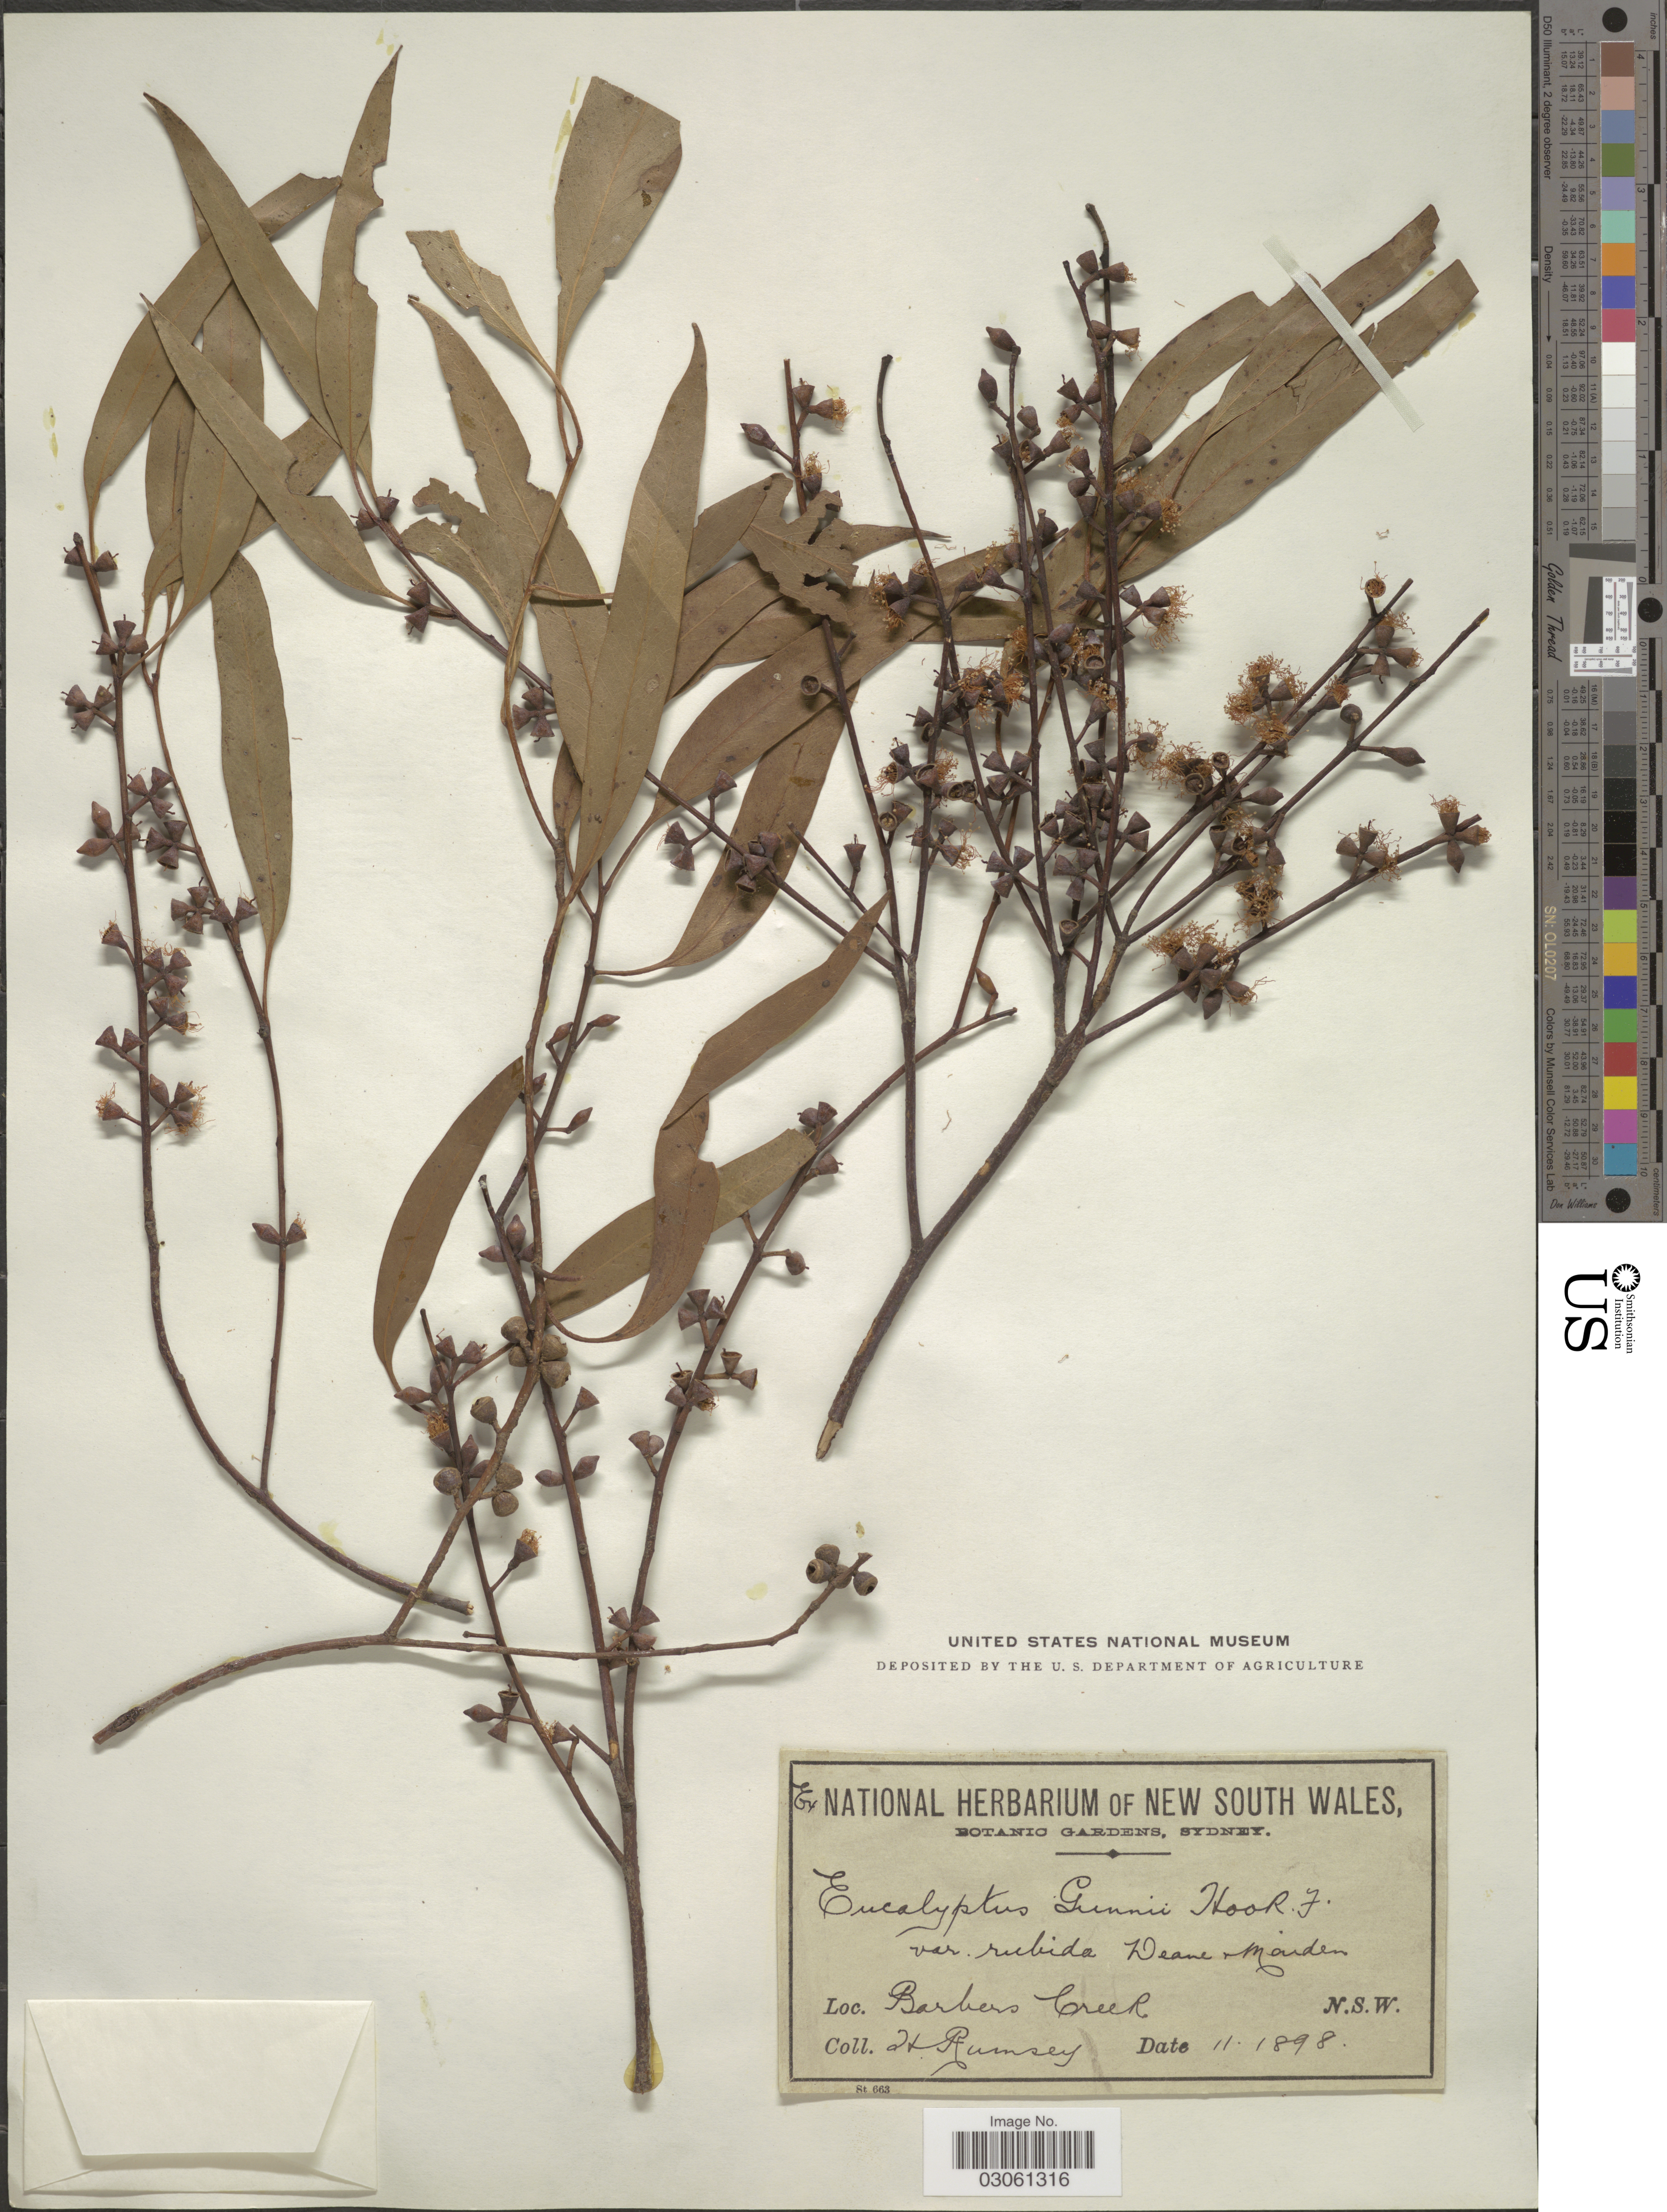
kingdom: Plantae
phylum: Tracheophyta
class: Magnoliopsida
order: Myrtales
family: Myrtaceae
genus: Eucalyptus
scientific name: Eucalyptus gunnii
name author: Hook. f.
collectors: L. Rumsey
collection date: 1898-11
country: Australia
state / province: New South Wales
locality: Barbers Creek. N.S.W.